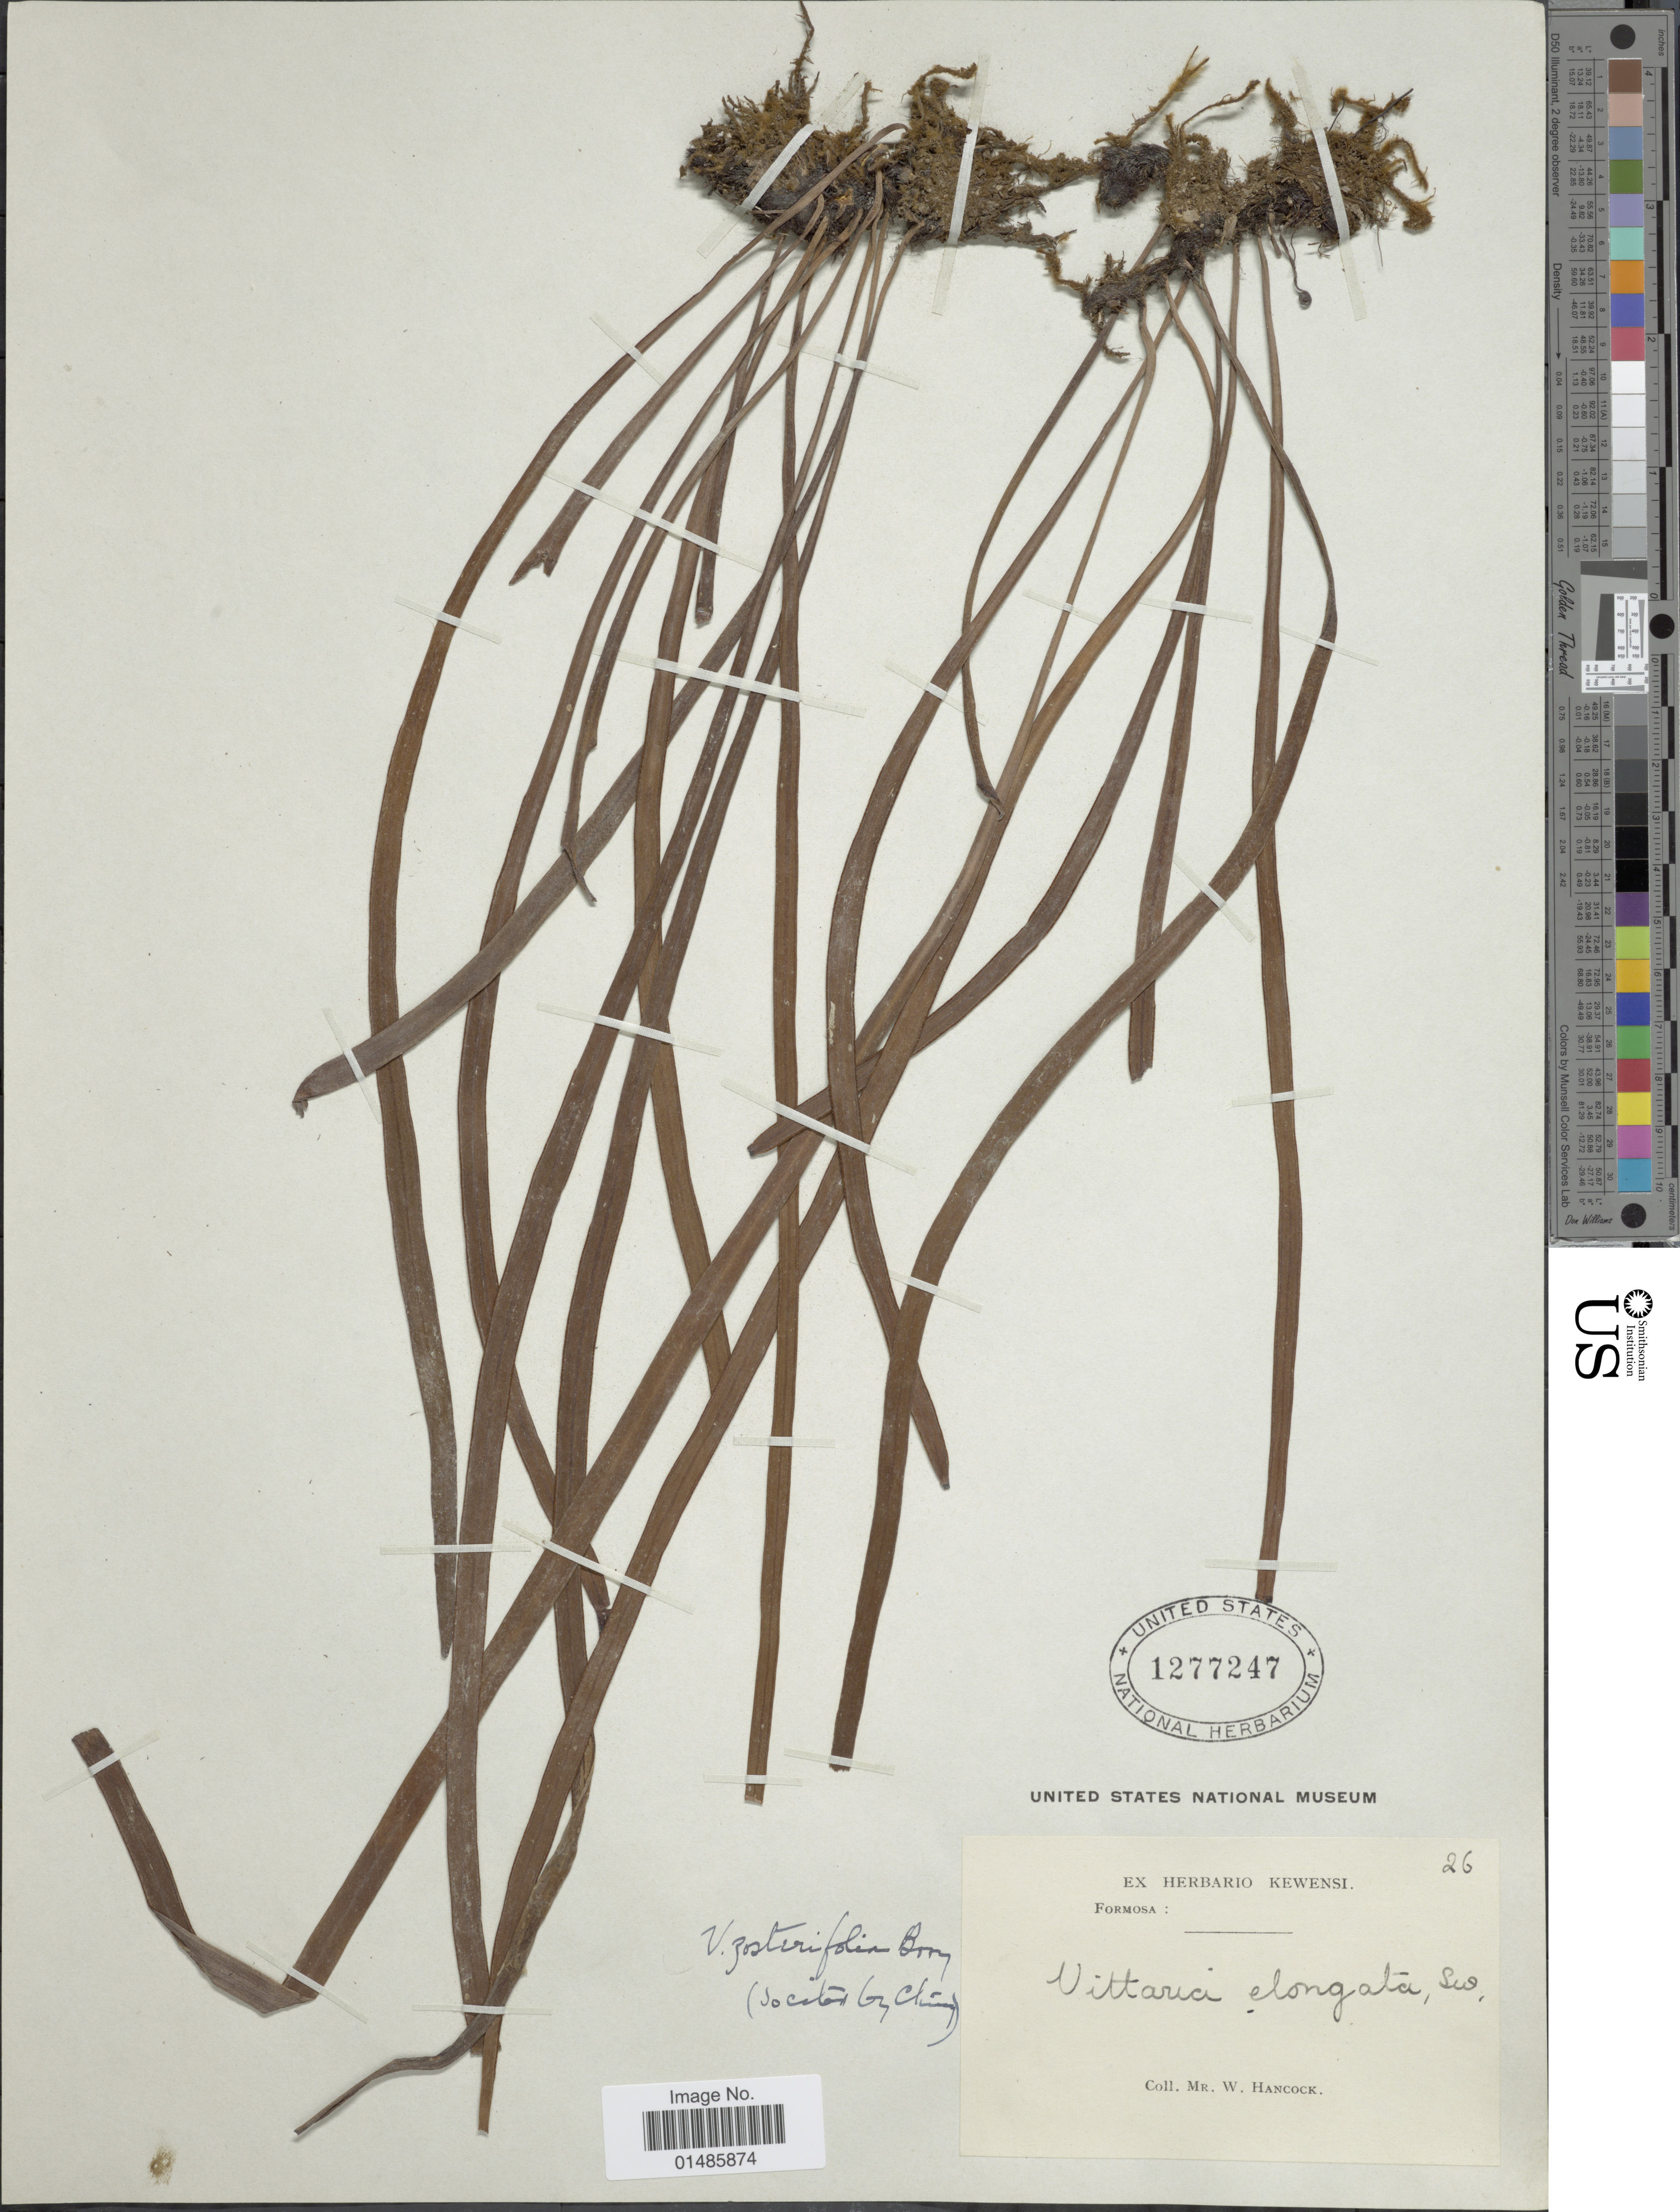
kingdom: Plantae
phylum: Tracheophyta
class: Polypodiopsida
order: Polypodiales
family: Pteridaceae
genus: Haplopteris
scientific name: Haplopteris zosterifolia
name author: (Willd.) E.H. Crane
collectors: W. Hancock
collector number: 26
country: Taiwan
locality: Formosa.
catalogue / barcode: US 1277247